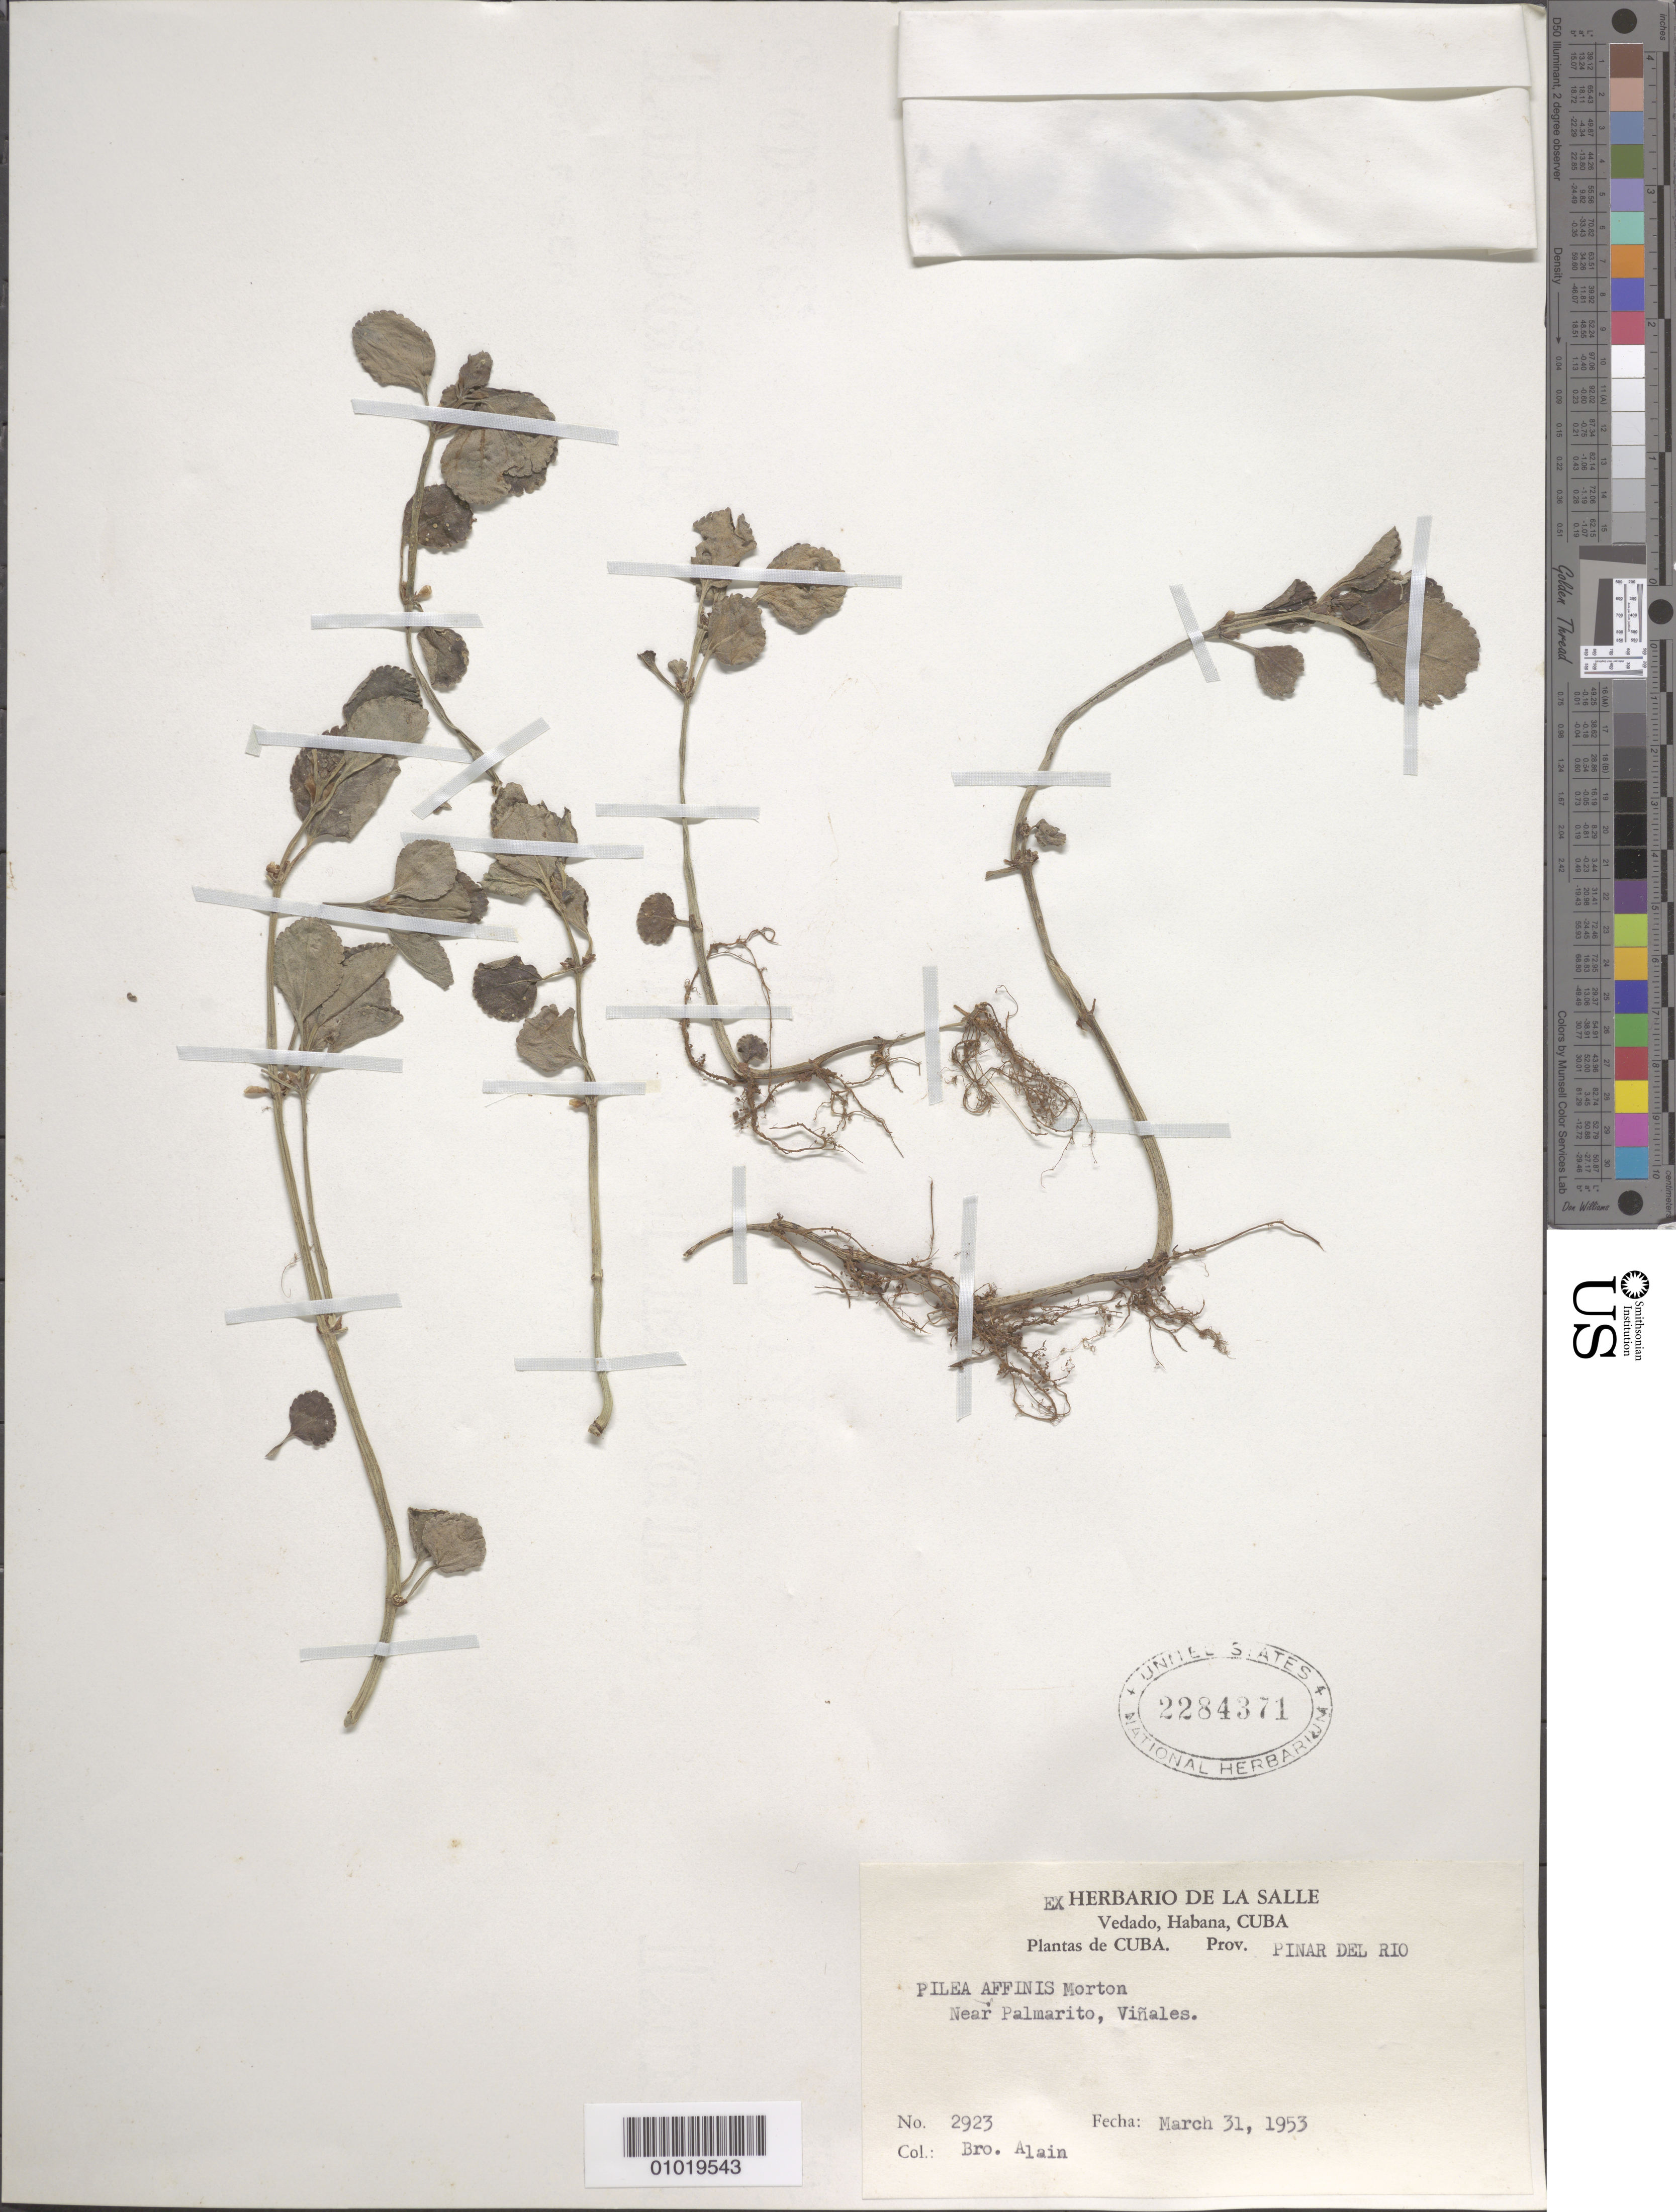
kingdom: Plantae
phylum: Tracheophyta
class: Magnoliopsida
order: Rosales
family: Urticaceae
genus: Pilea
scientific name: Pilea affinis var. affinis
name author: C.V. Morton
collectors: A. H. Liogier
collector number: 2923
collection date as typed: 31 Mar 1953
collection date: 1953-03-31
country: Cuba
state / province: Pinar del Rio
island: Cuba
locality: Near Palmarito, Viñales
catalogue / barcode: US 2284371